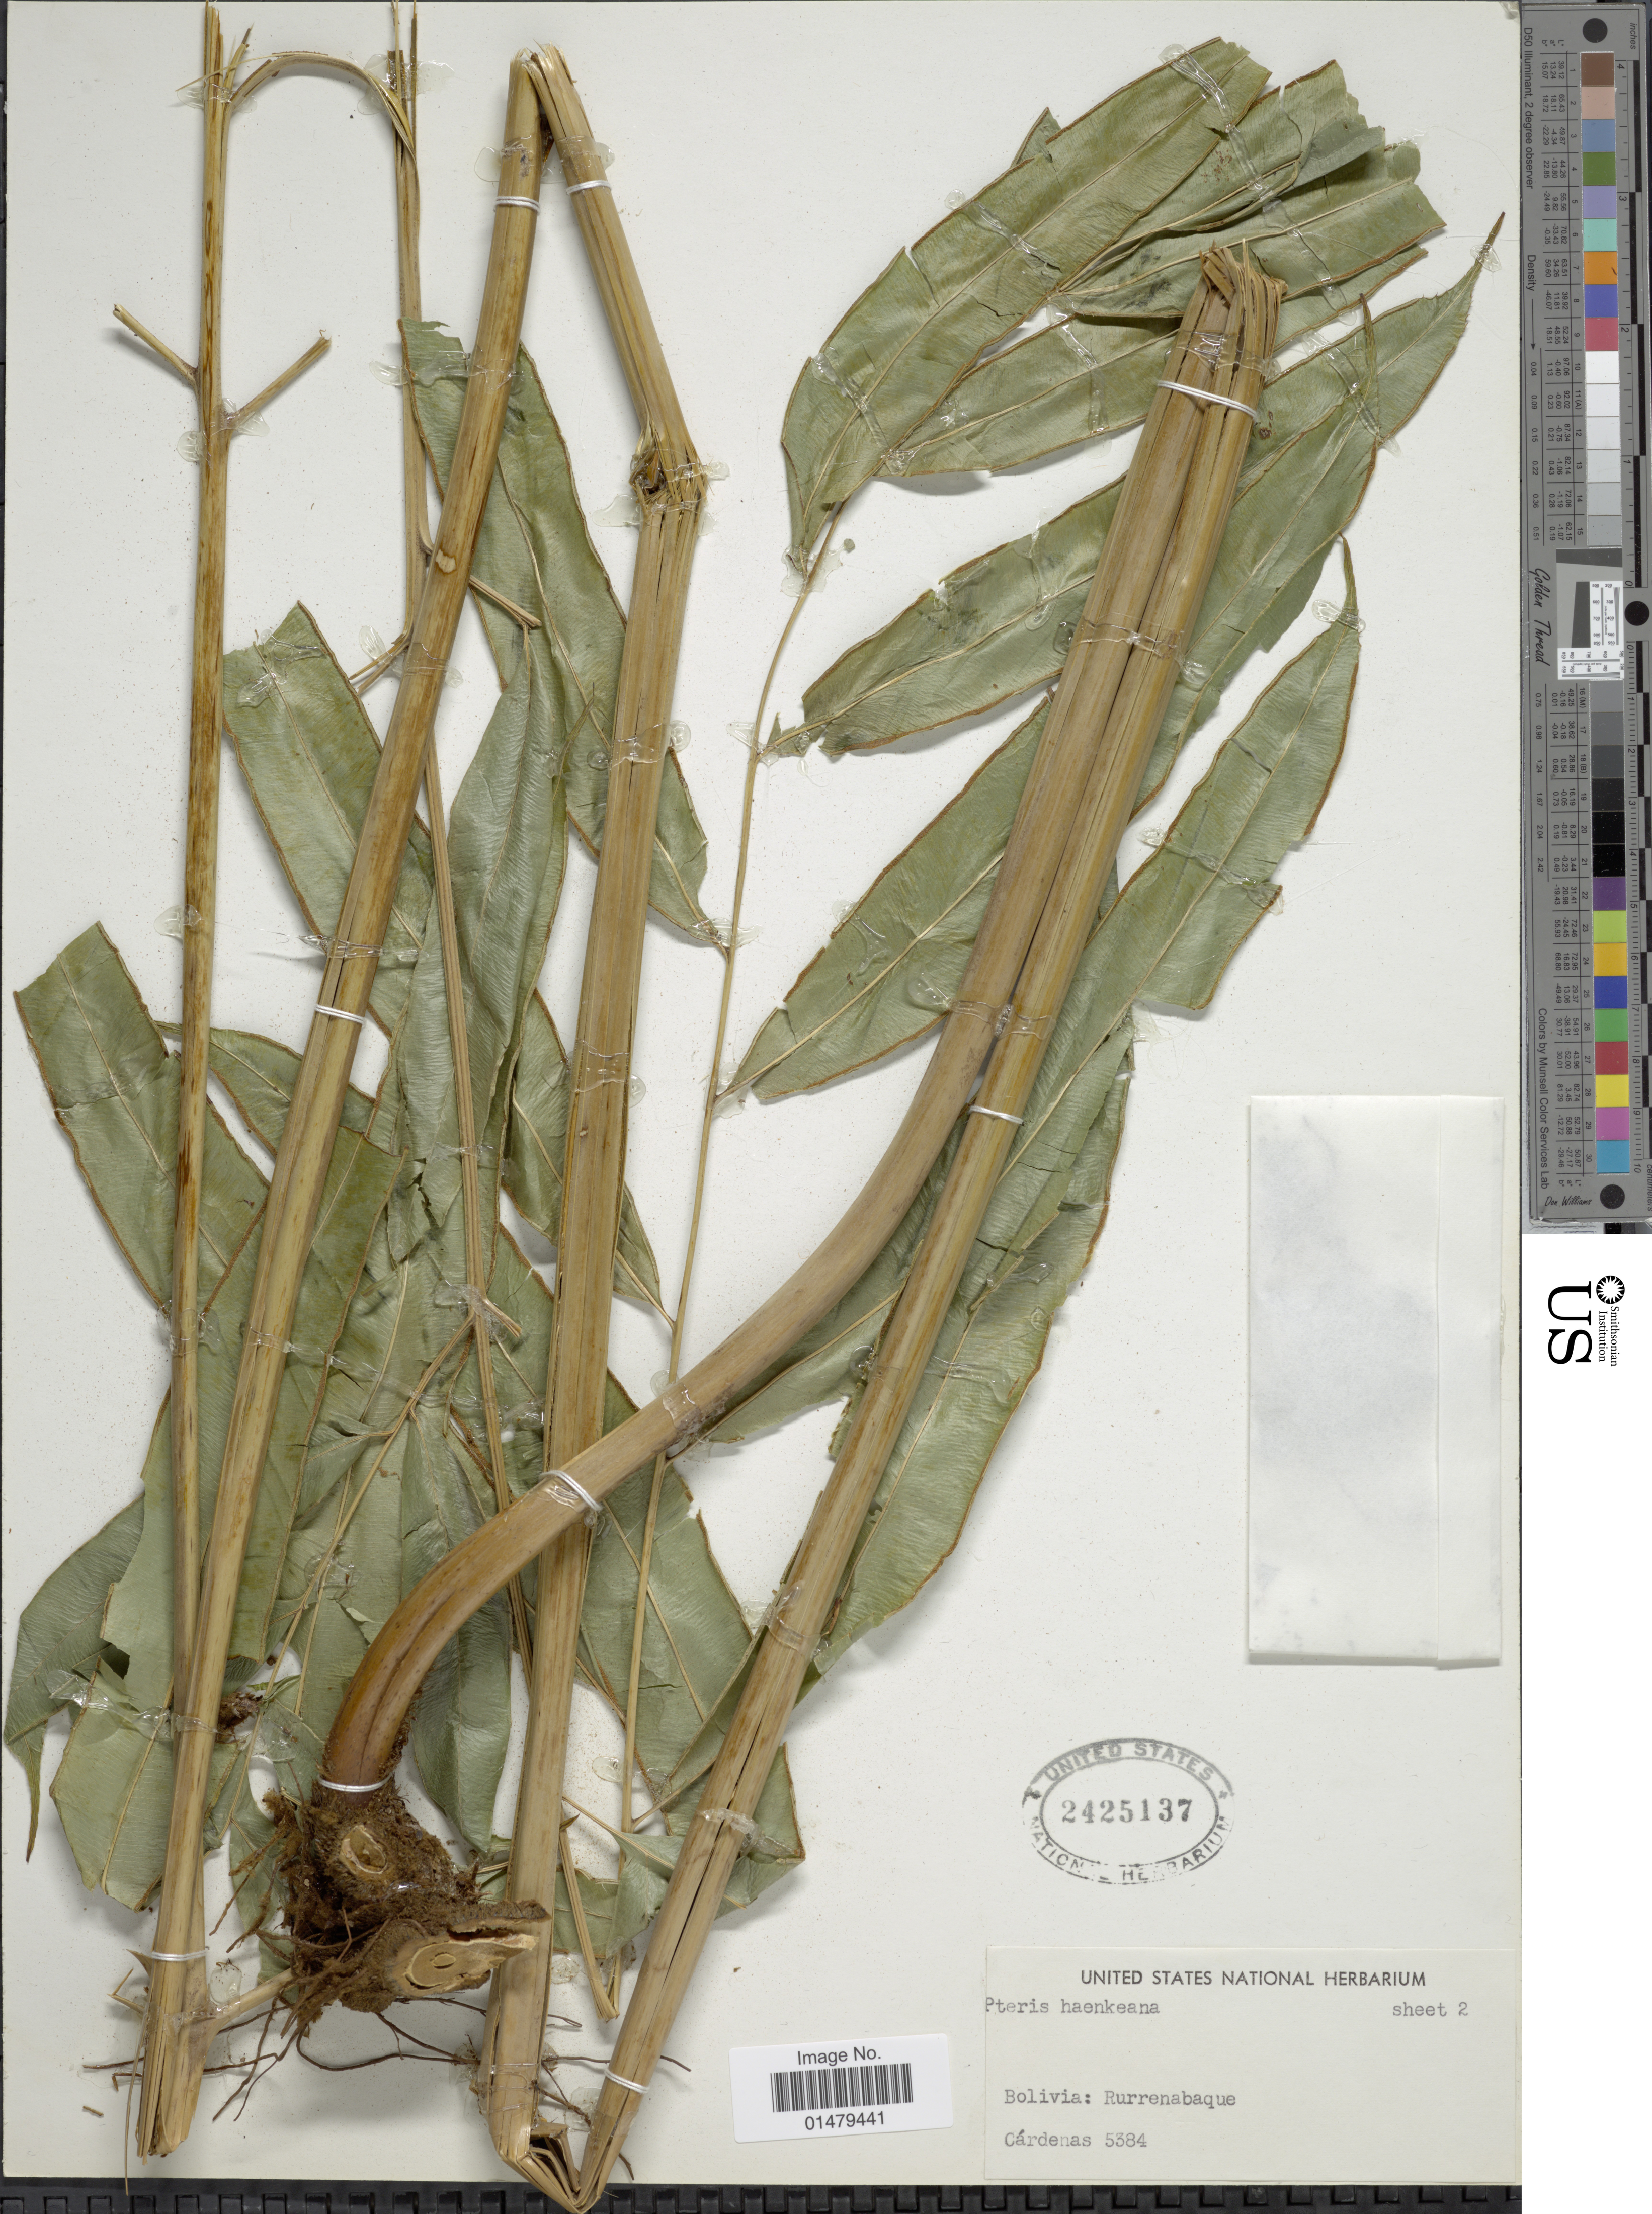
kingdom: Plantae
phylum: Tracheophyta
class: Polypodiopsida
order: Polypodiales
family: Pteridaceae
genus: Pteris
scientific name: Pteris haenkeana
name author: C. Presl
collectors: M. Cárdenas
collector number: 5384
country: Bolivia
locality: Rurrenabaque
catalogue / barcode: US 2425137